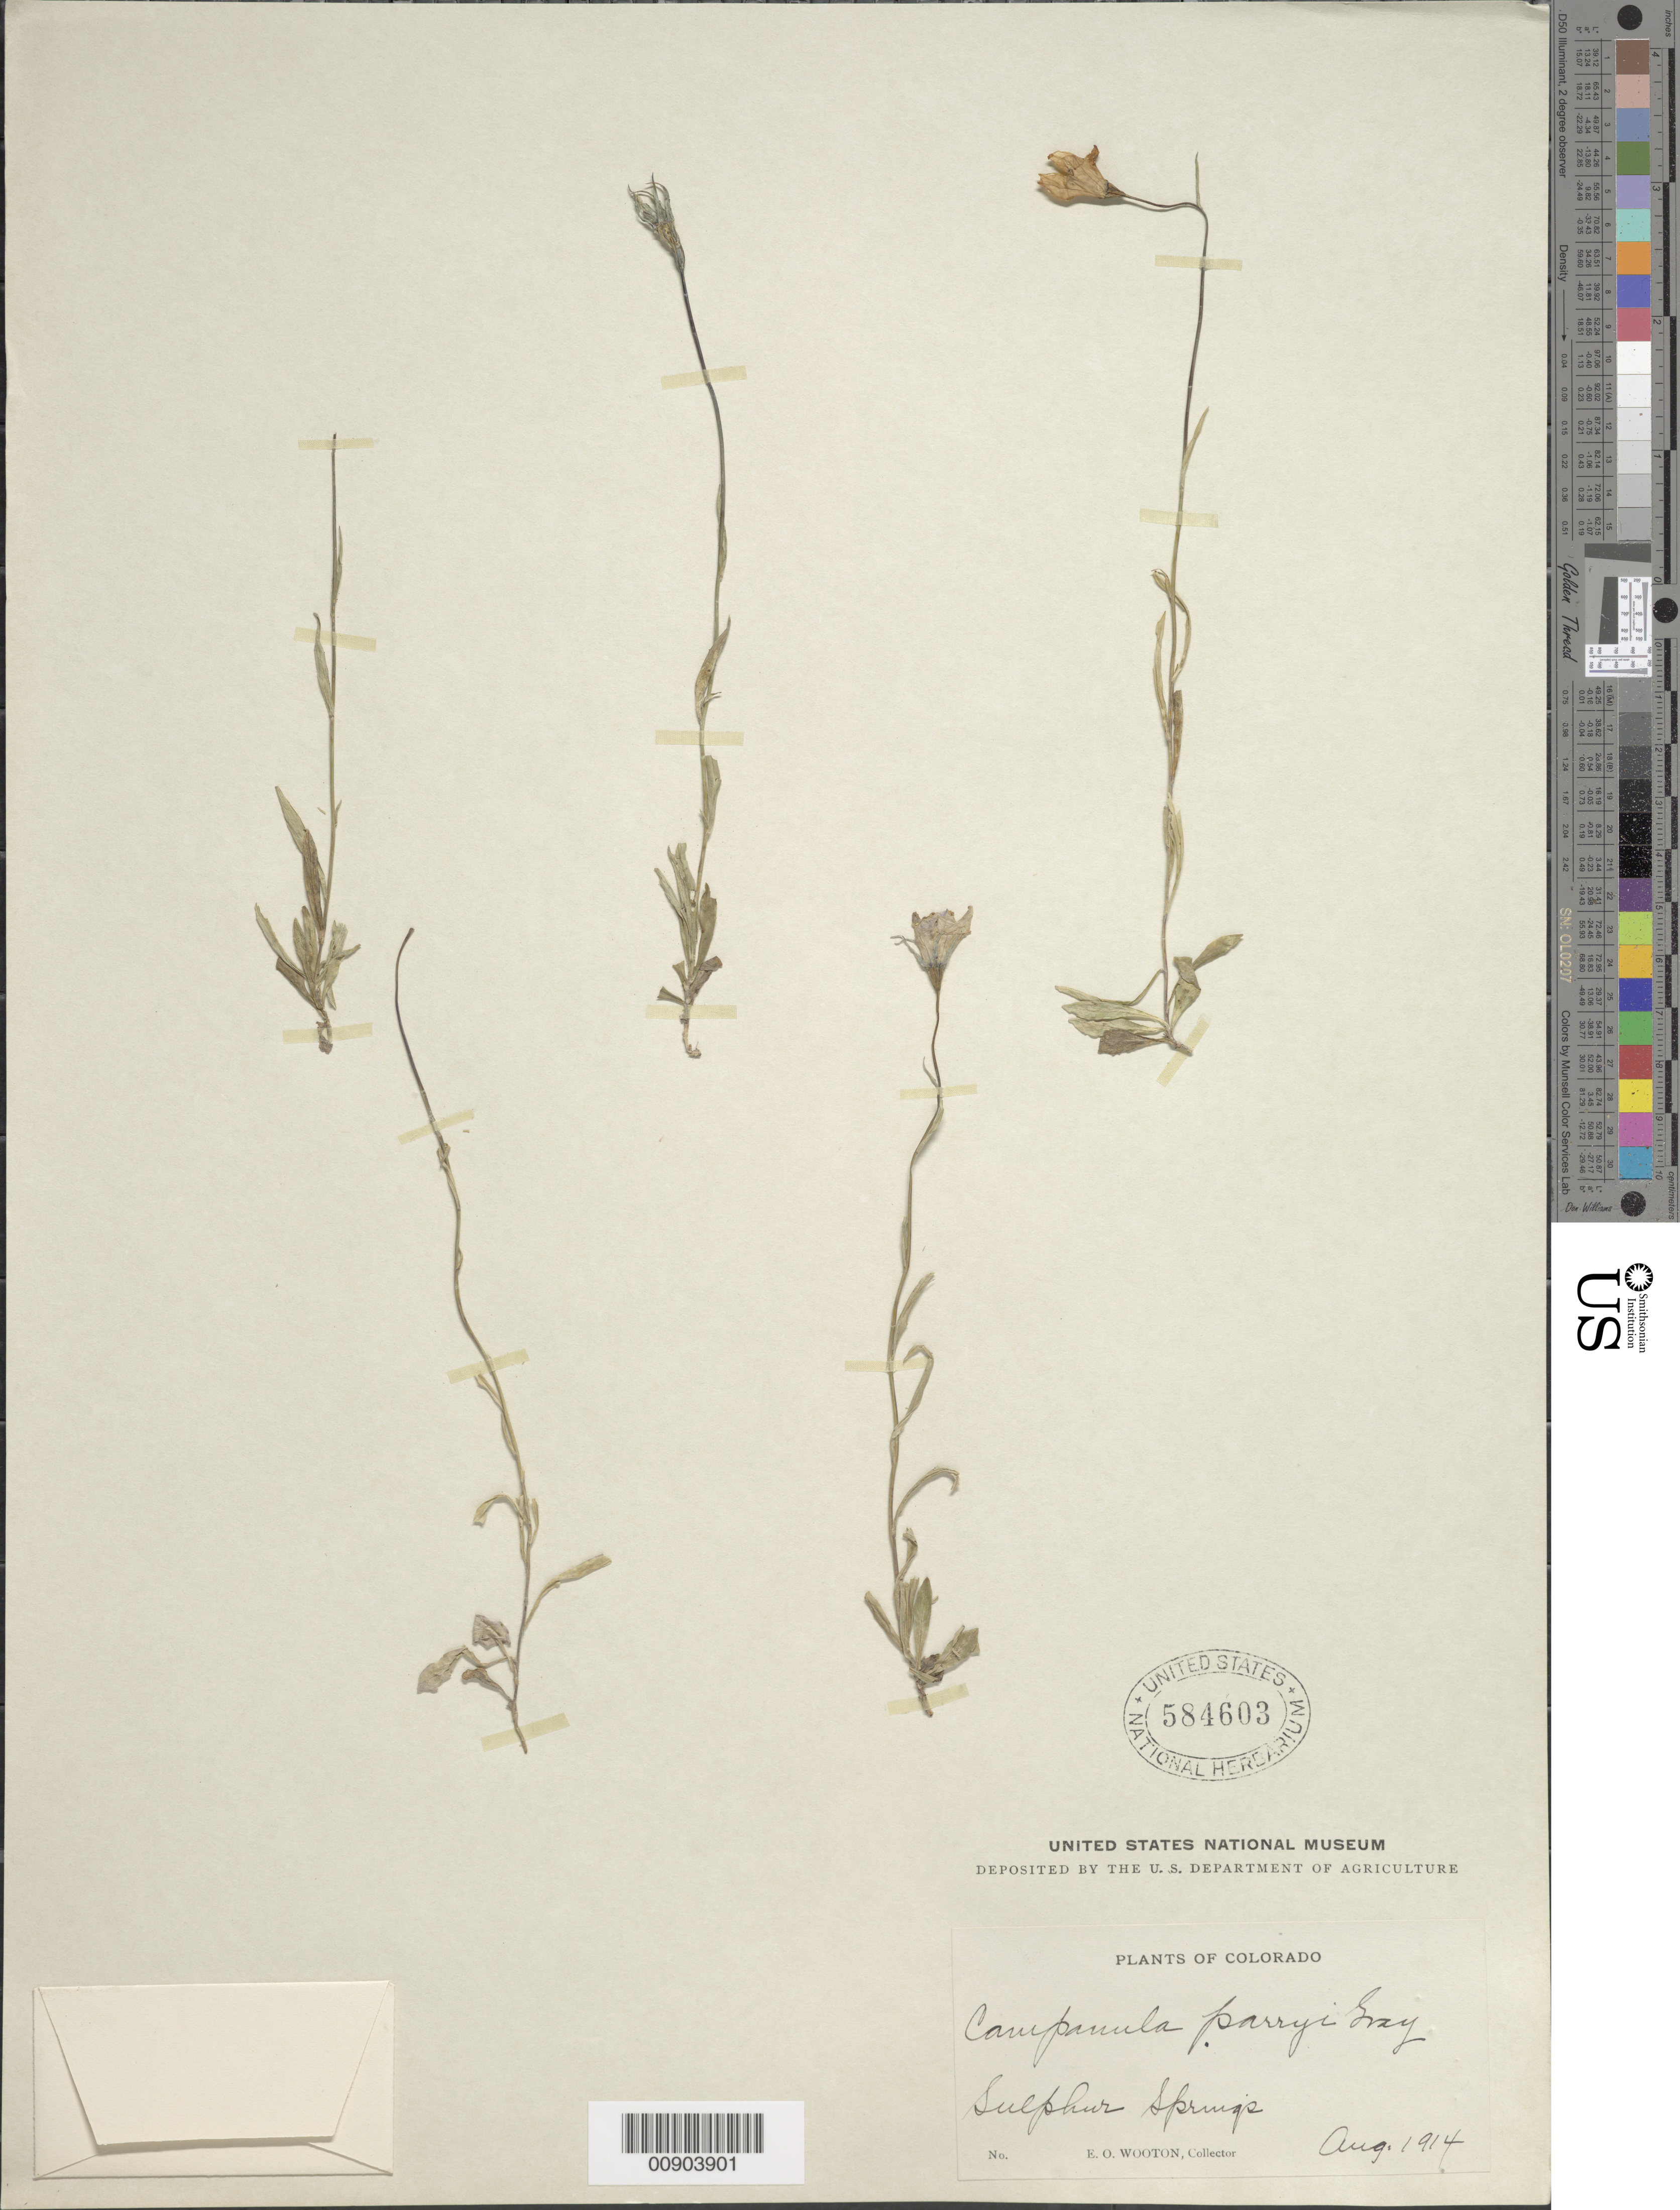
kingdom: Plantae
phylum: Tracheophyta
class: Magnoliopsida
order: Asterales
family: Campanulaceae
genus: Campanula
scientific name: Campanula planiflora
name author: Engelm.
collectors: E. O. Wooton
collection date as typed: Aug 1914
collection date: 1914-08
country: United States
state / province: Colorado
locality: Sulphur Springs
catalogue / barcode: US 584603